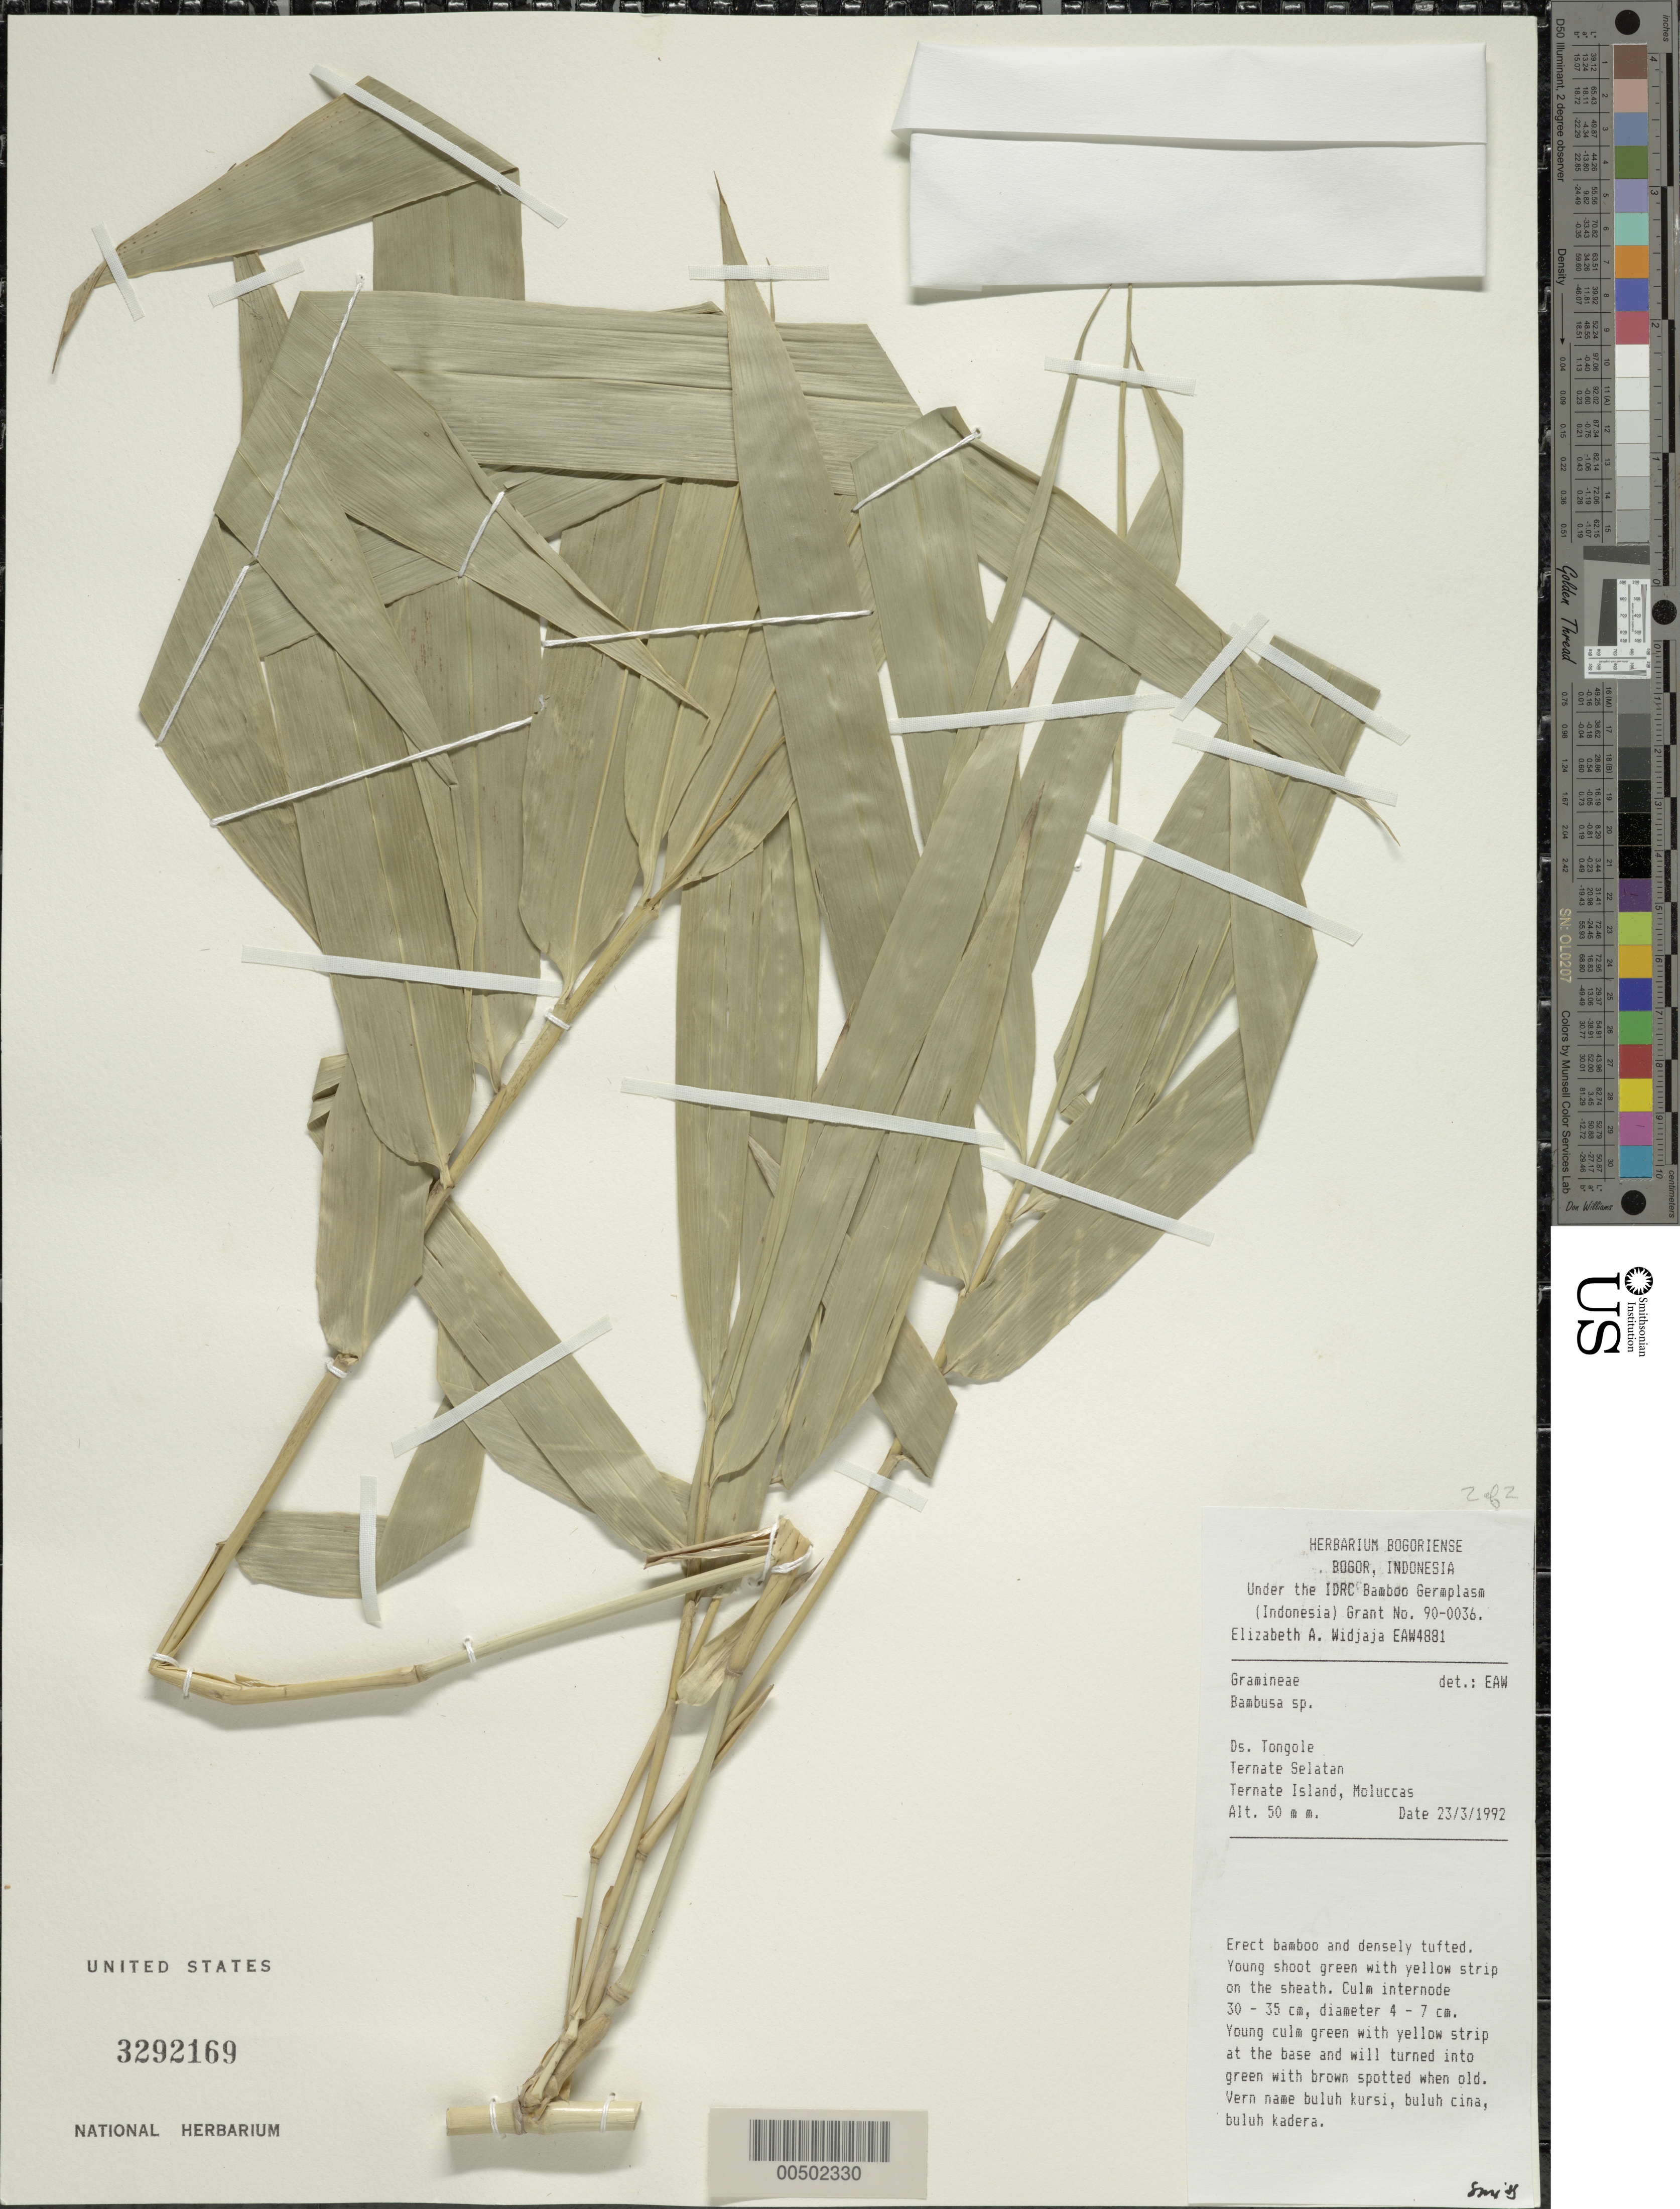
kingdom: Plantae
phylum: Tracheophyta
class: Liliopsida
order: Poales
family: Poaceae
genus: Bambusa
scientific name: Bambusa sp.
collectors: E. A. Widjaja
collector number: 4881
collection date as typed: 23 Mar 1993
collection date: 1993-03-23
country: Indonesia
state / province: Maluku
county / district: Maluku Utara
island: Ternate Island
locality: Ds. Tongole, Ternate Selatan [Moluccas]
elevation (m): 50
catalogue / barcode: US 3292169